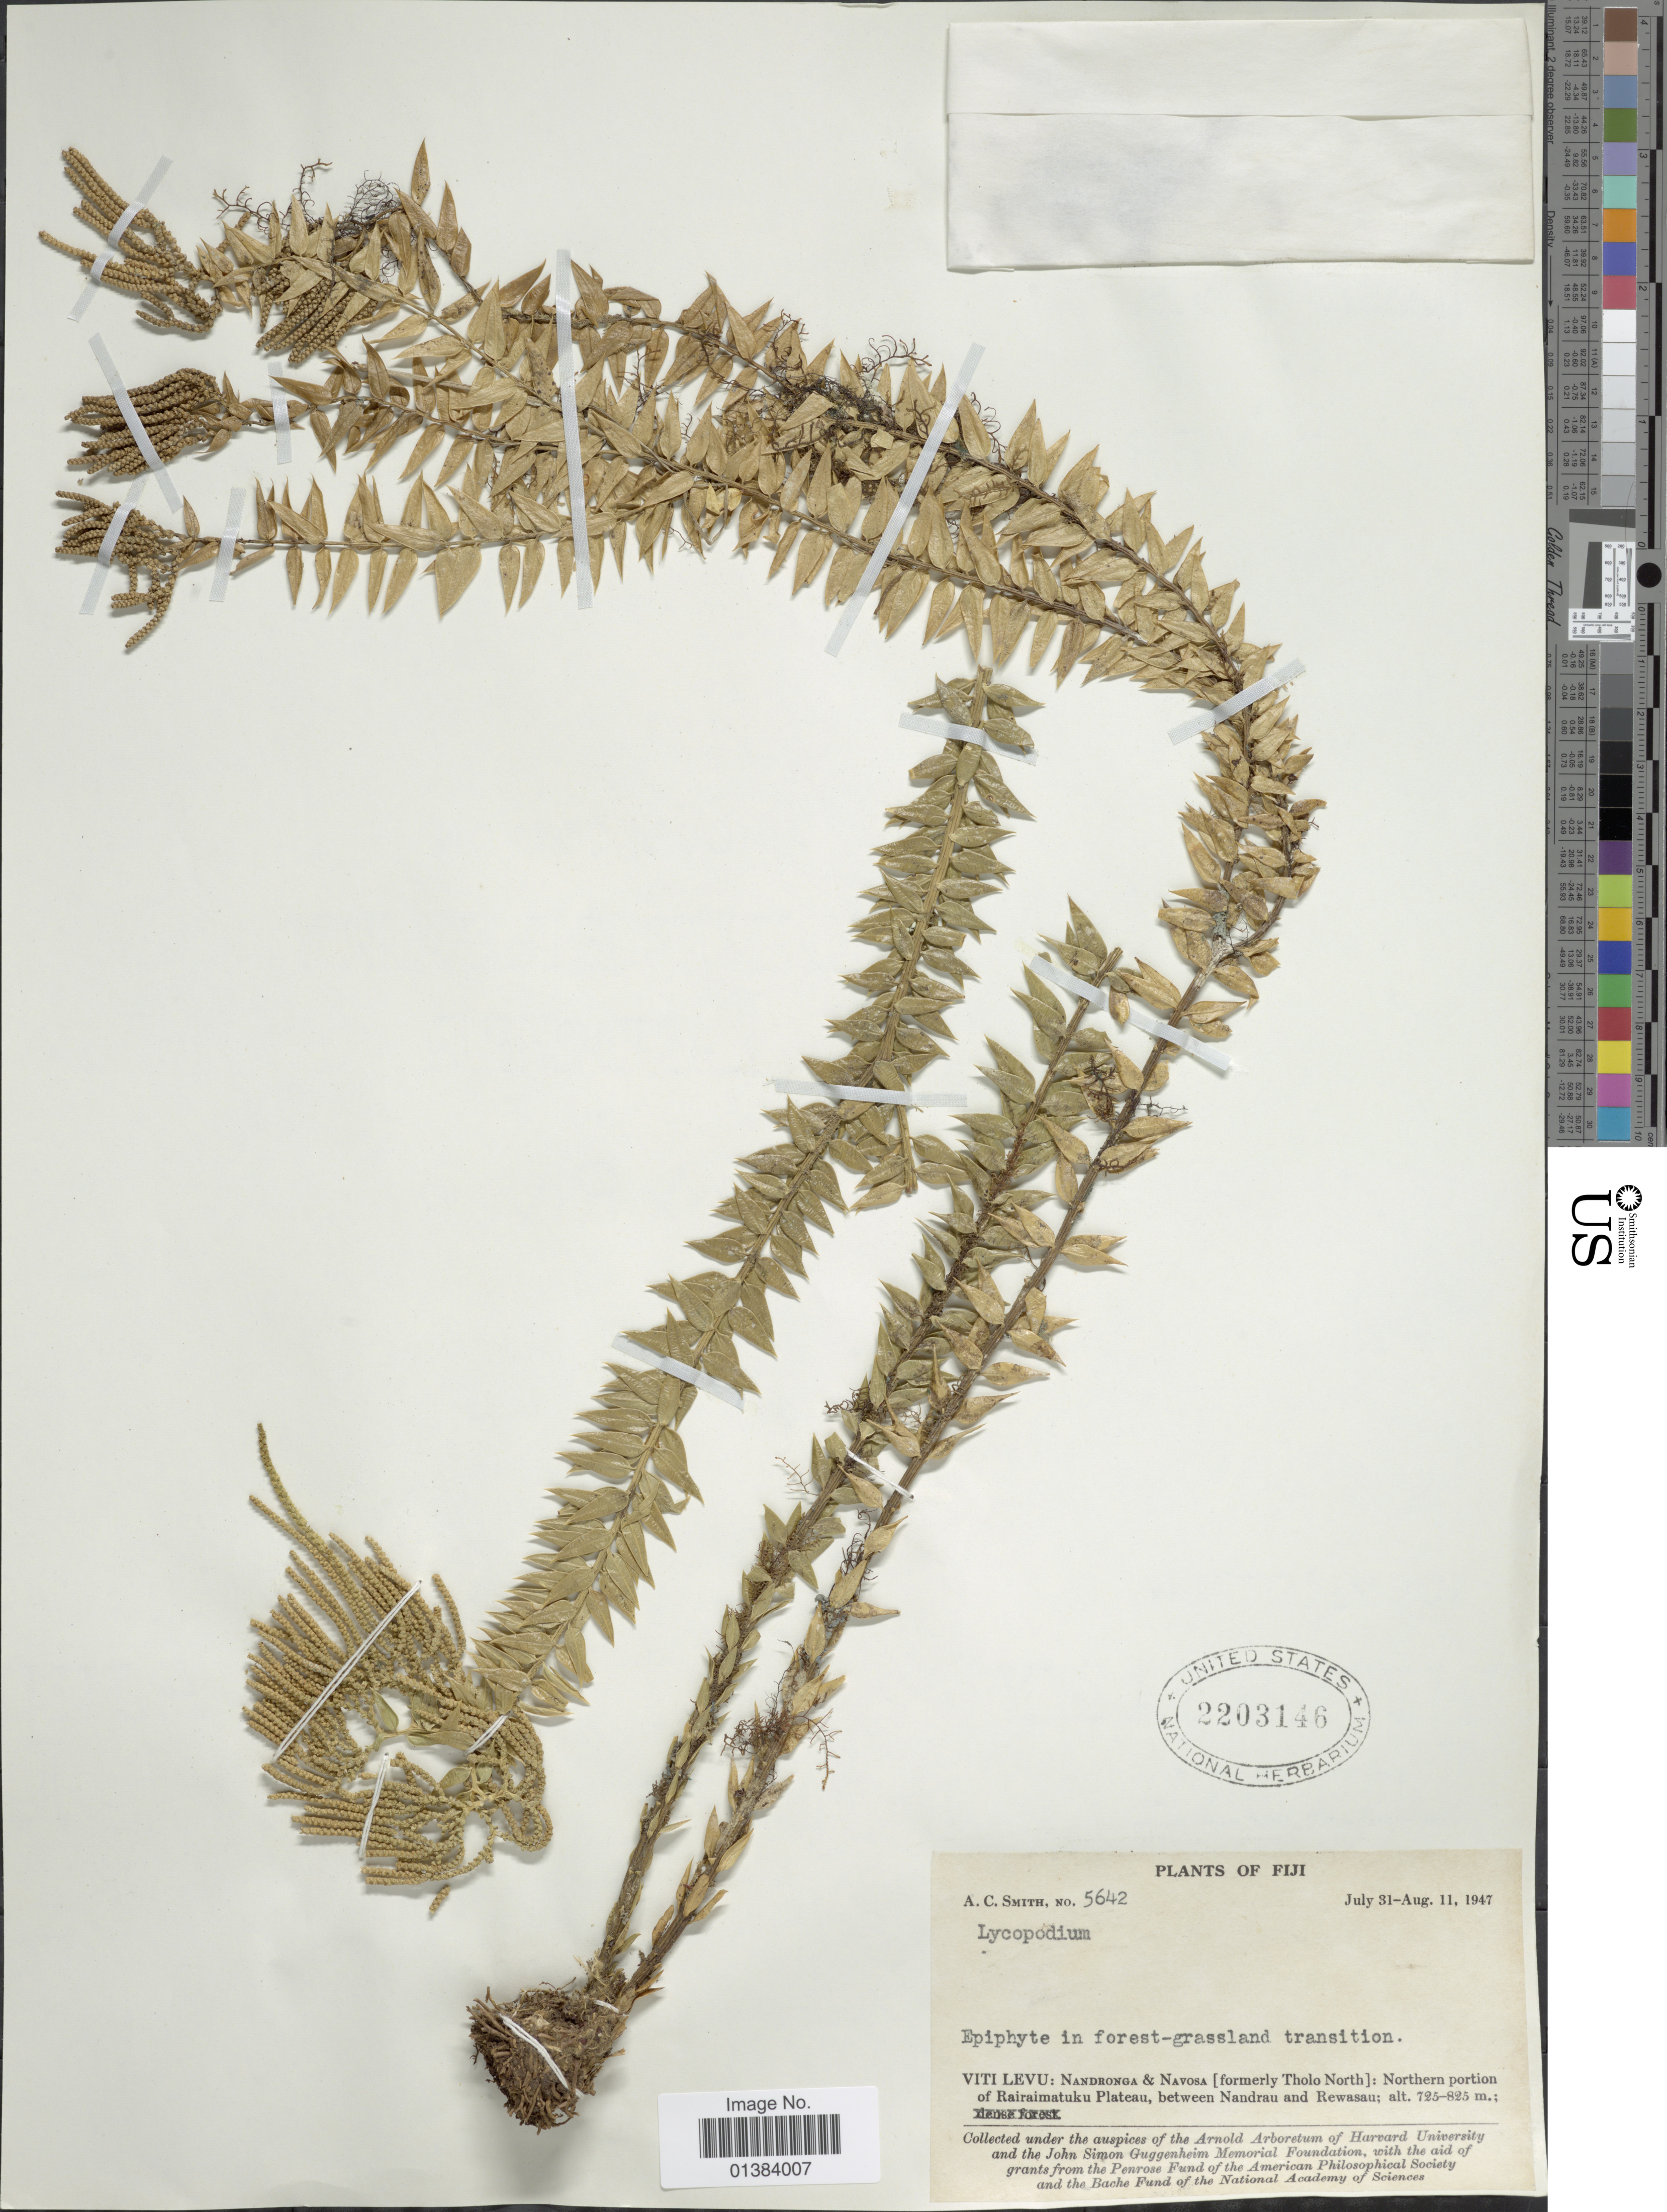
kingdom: Plantae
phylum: Tracheophyta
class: Lycopodiopsida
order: Lycopodiales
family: Lycopodiaceae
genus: Phlegmariurus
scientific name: Phlegmariurus trifoliatus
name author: (Copel.) A. R. Field & Bostock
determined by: Field, A. R.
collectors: A. C. Smith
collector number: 5642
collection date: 1947-07-31/1947-08-11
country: Fiji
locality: Viti Levu: Nandronga & Navosa [formerly Tholo North]; Northern portion of Rairaimatuku Plateau, between Nandrau and Rewasau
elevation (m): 725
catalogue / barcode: US 2203146